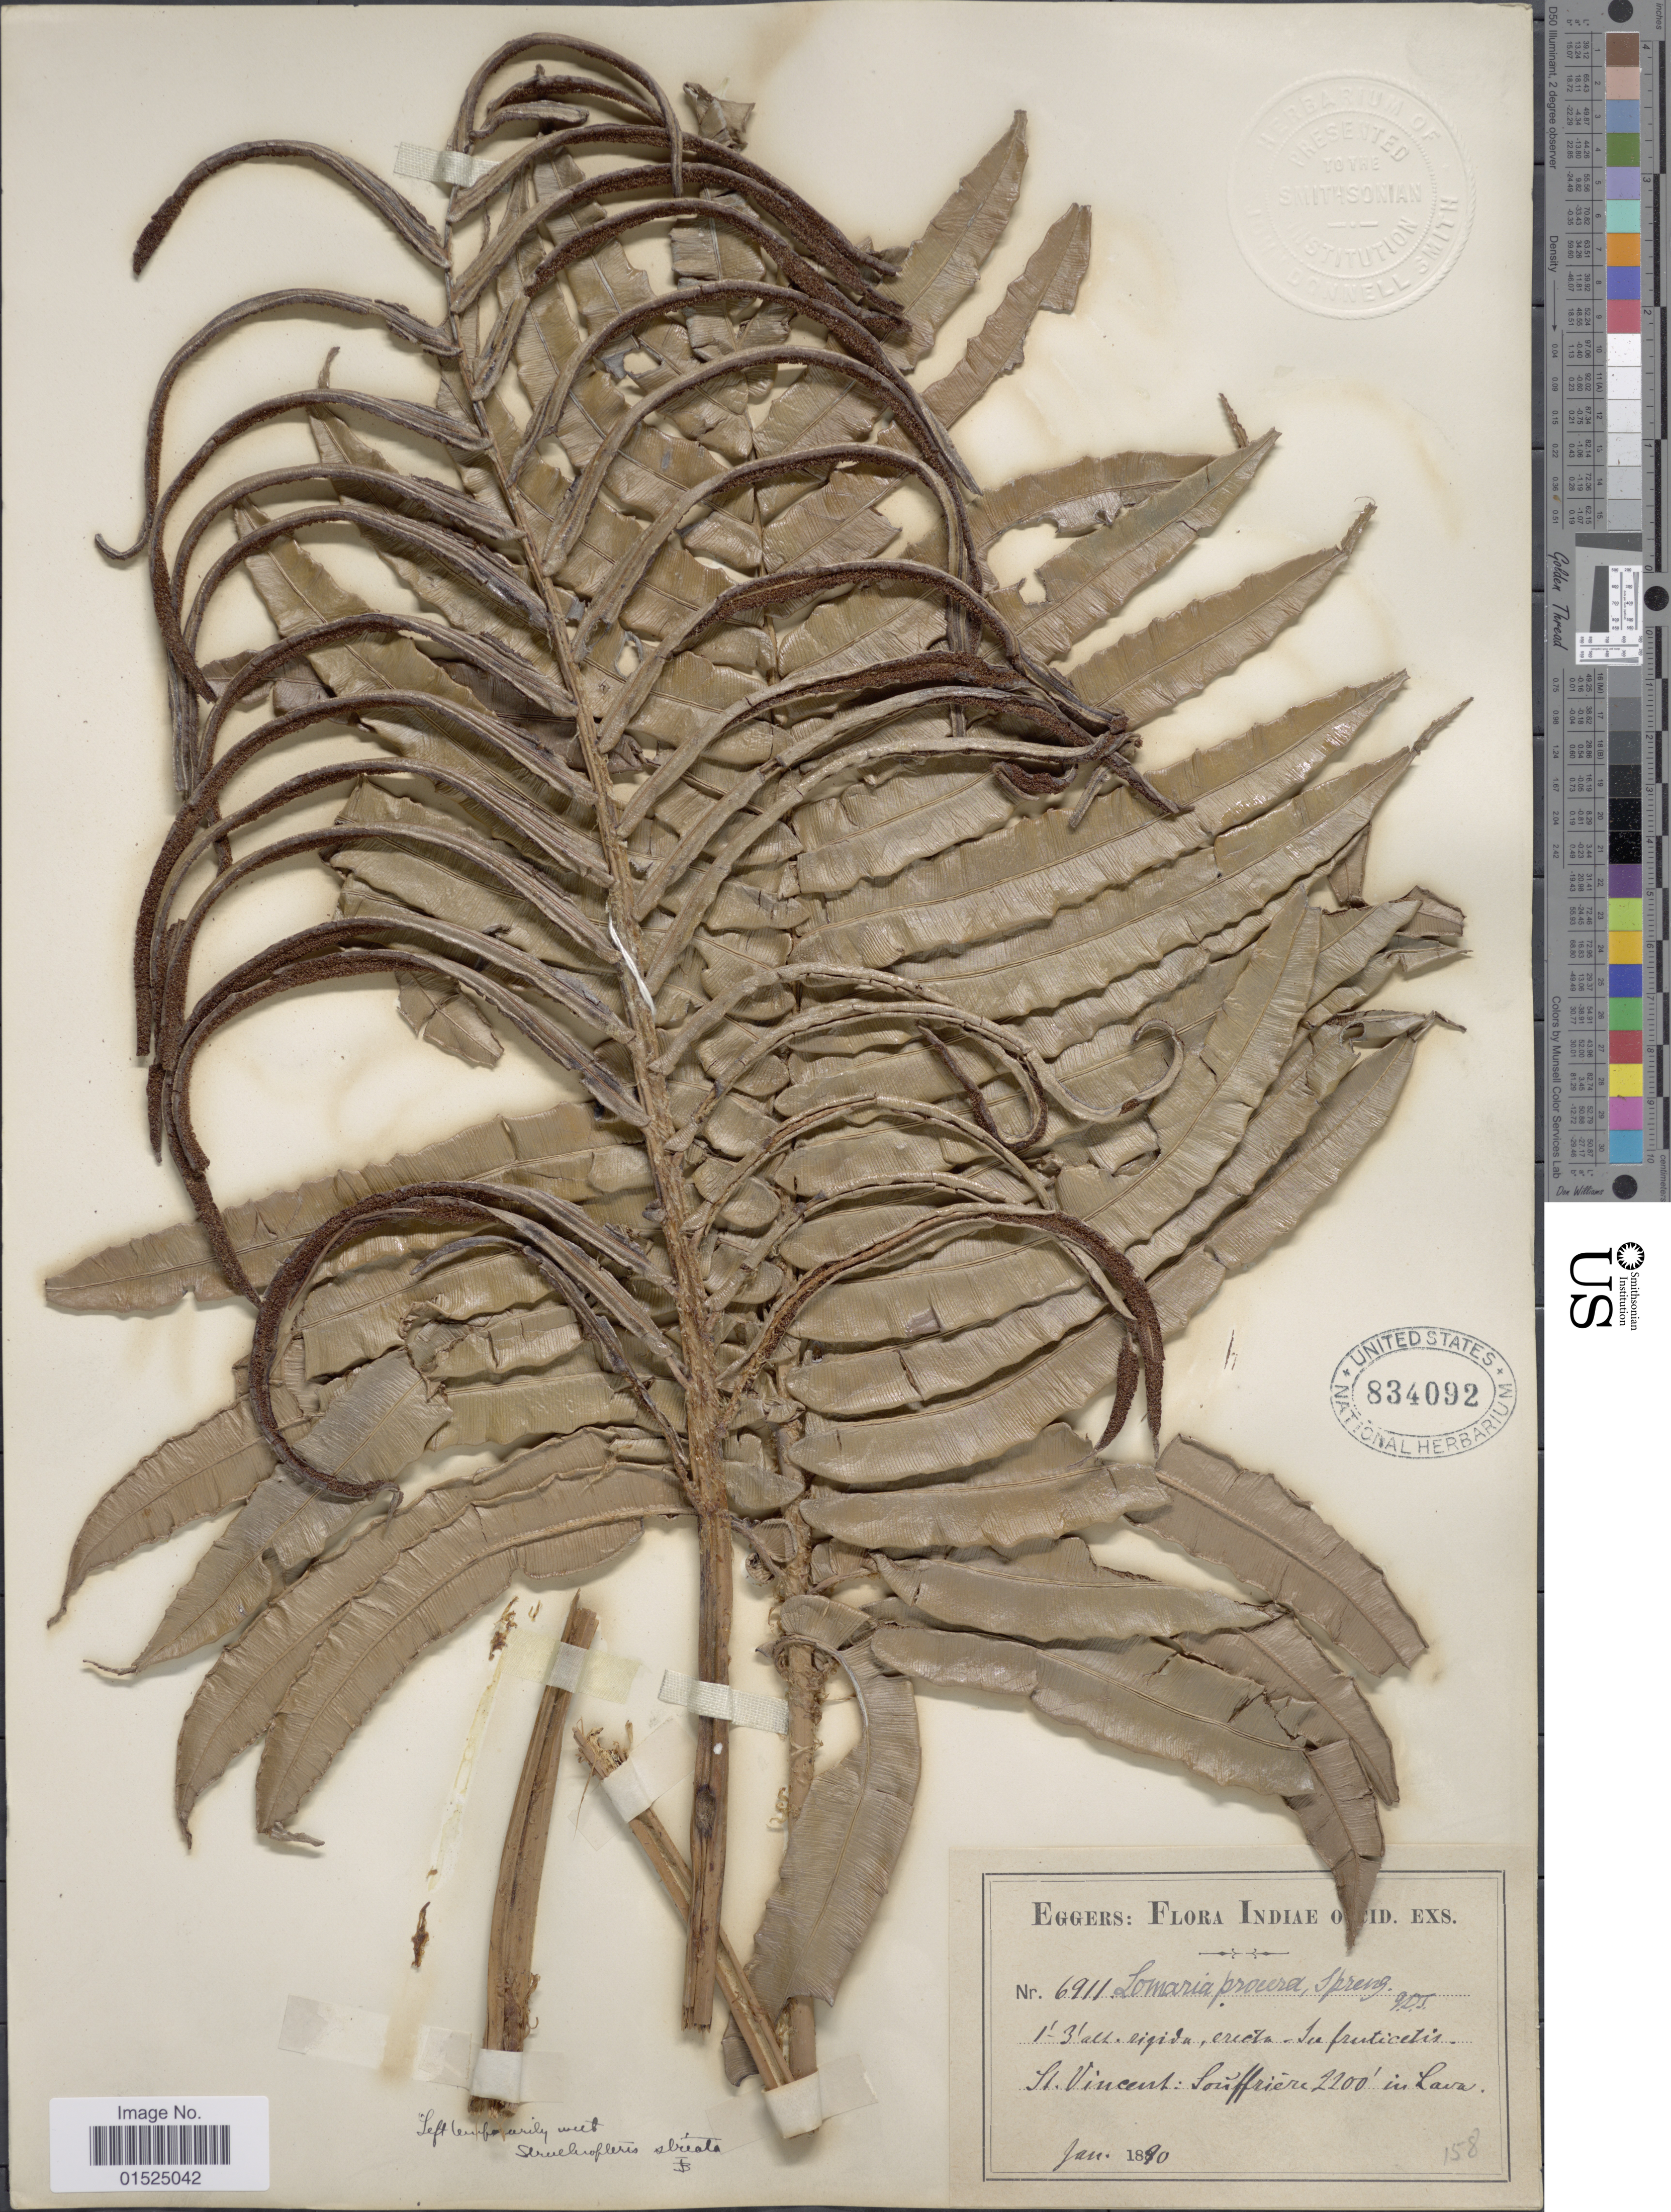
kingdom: Plantae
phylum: Tracheophyta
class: Polypodiopsida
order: Polypodiales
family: Blechnaceae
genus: Blechnum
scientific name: Blechnum ryanii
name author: Hieron.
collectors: -. Eggers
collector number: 6911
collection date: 1890-01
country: St. Vincent - Grenadines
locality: Soufriere in Lava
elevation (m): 671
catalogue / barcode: US 834092